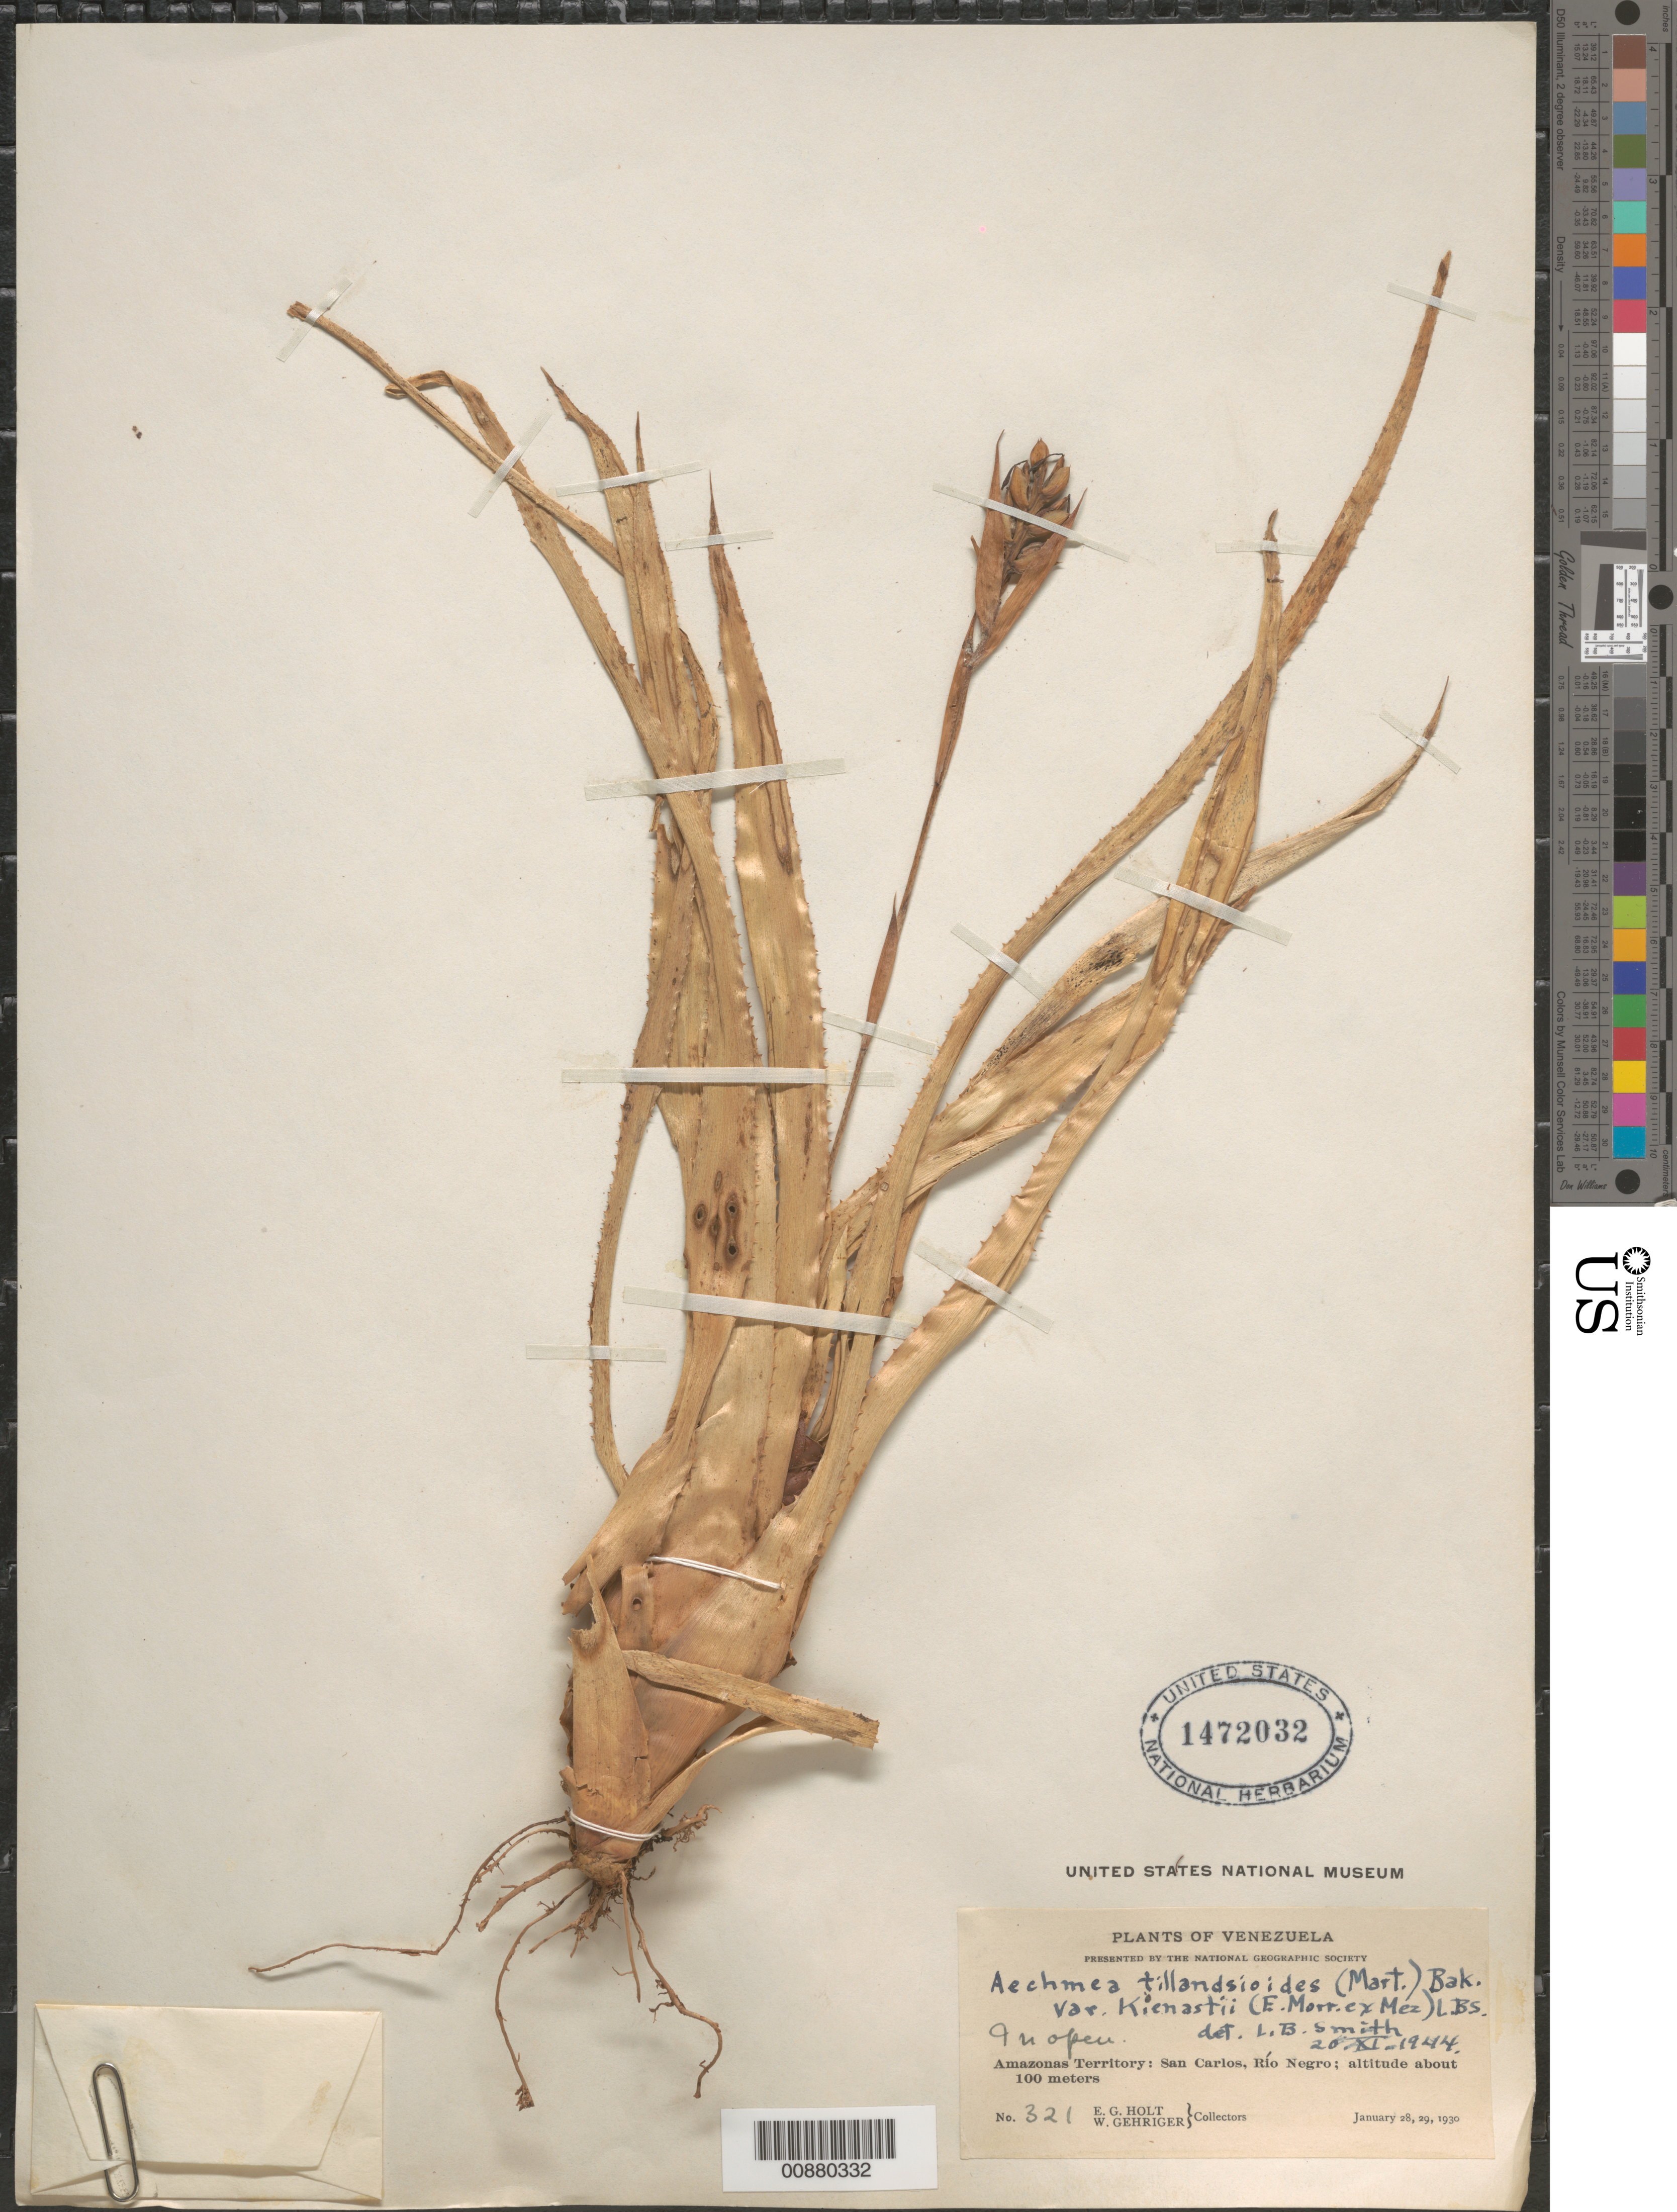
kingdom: Plantae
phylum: Tracheophyta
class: Liliopsida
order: Poales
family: Bromeliaceae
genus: Aechmea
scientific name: Aechmea tillandsioides var. kienastii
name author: (É. Morren ex Mez) L.B. Sm.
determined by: Smith, Lyman B., (US), NMNH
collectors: E. Holt & W. Gehriger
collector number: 321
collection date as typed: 28-Jan-30 to 29-Jan-30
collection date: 1930-01-28/1930-01-29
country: Venezuela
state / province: Amazonas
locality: San Carlos de Río Negro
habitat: In open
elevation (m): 100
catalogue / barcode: US 1472032